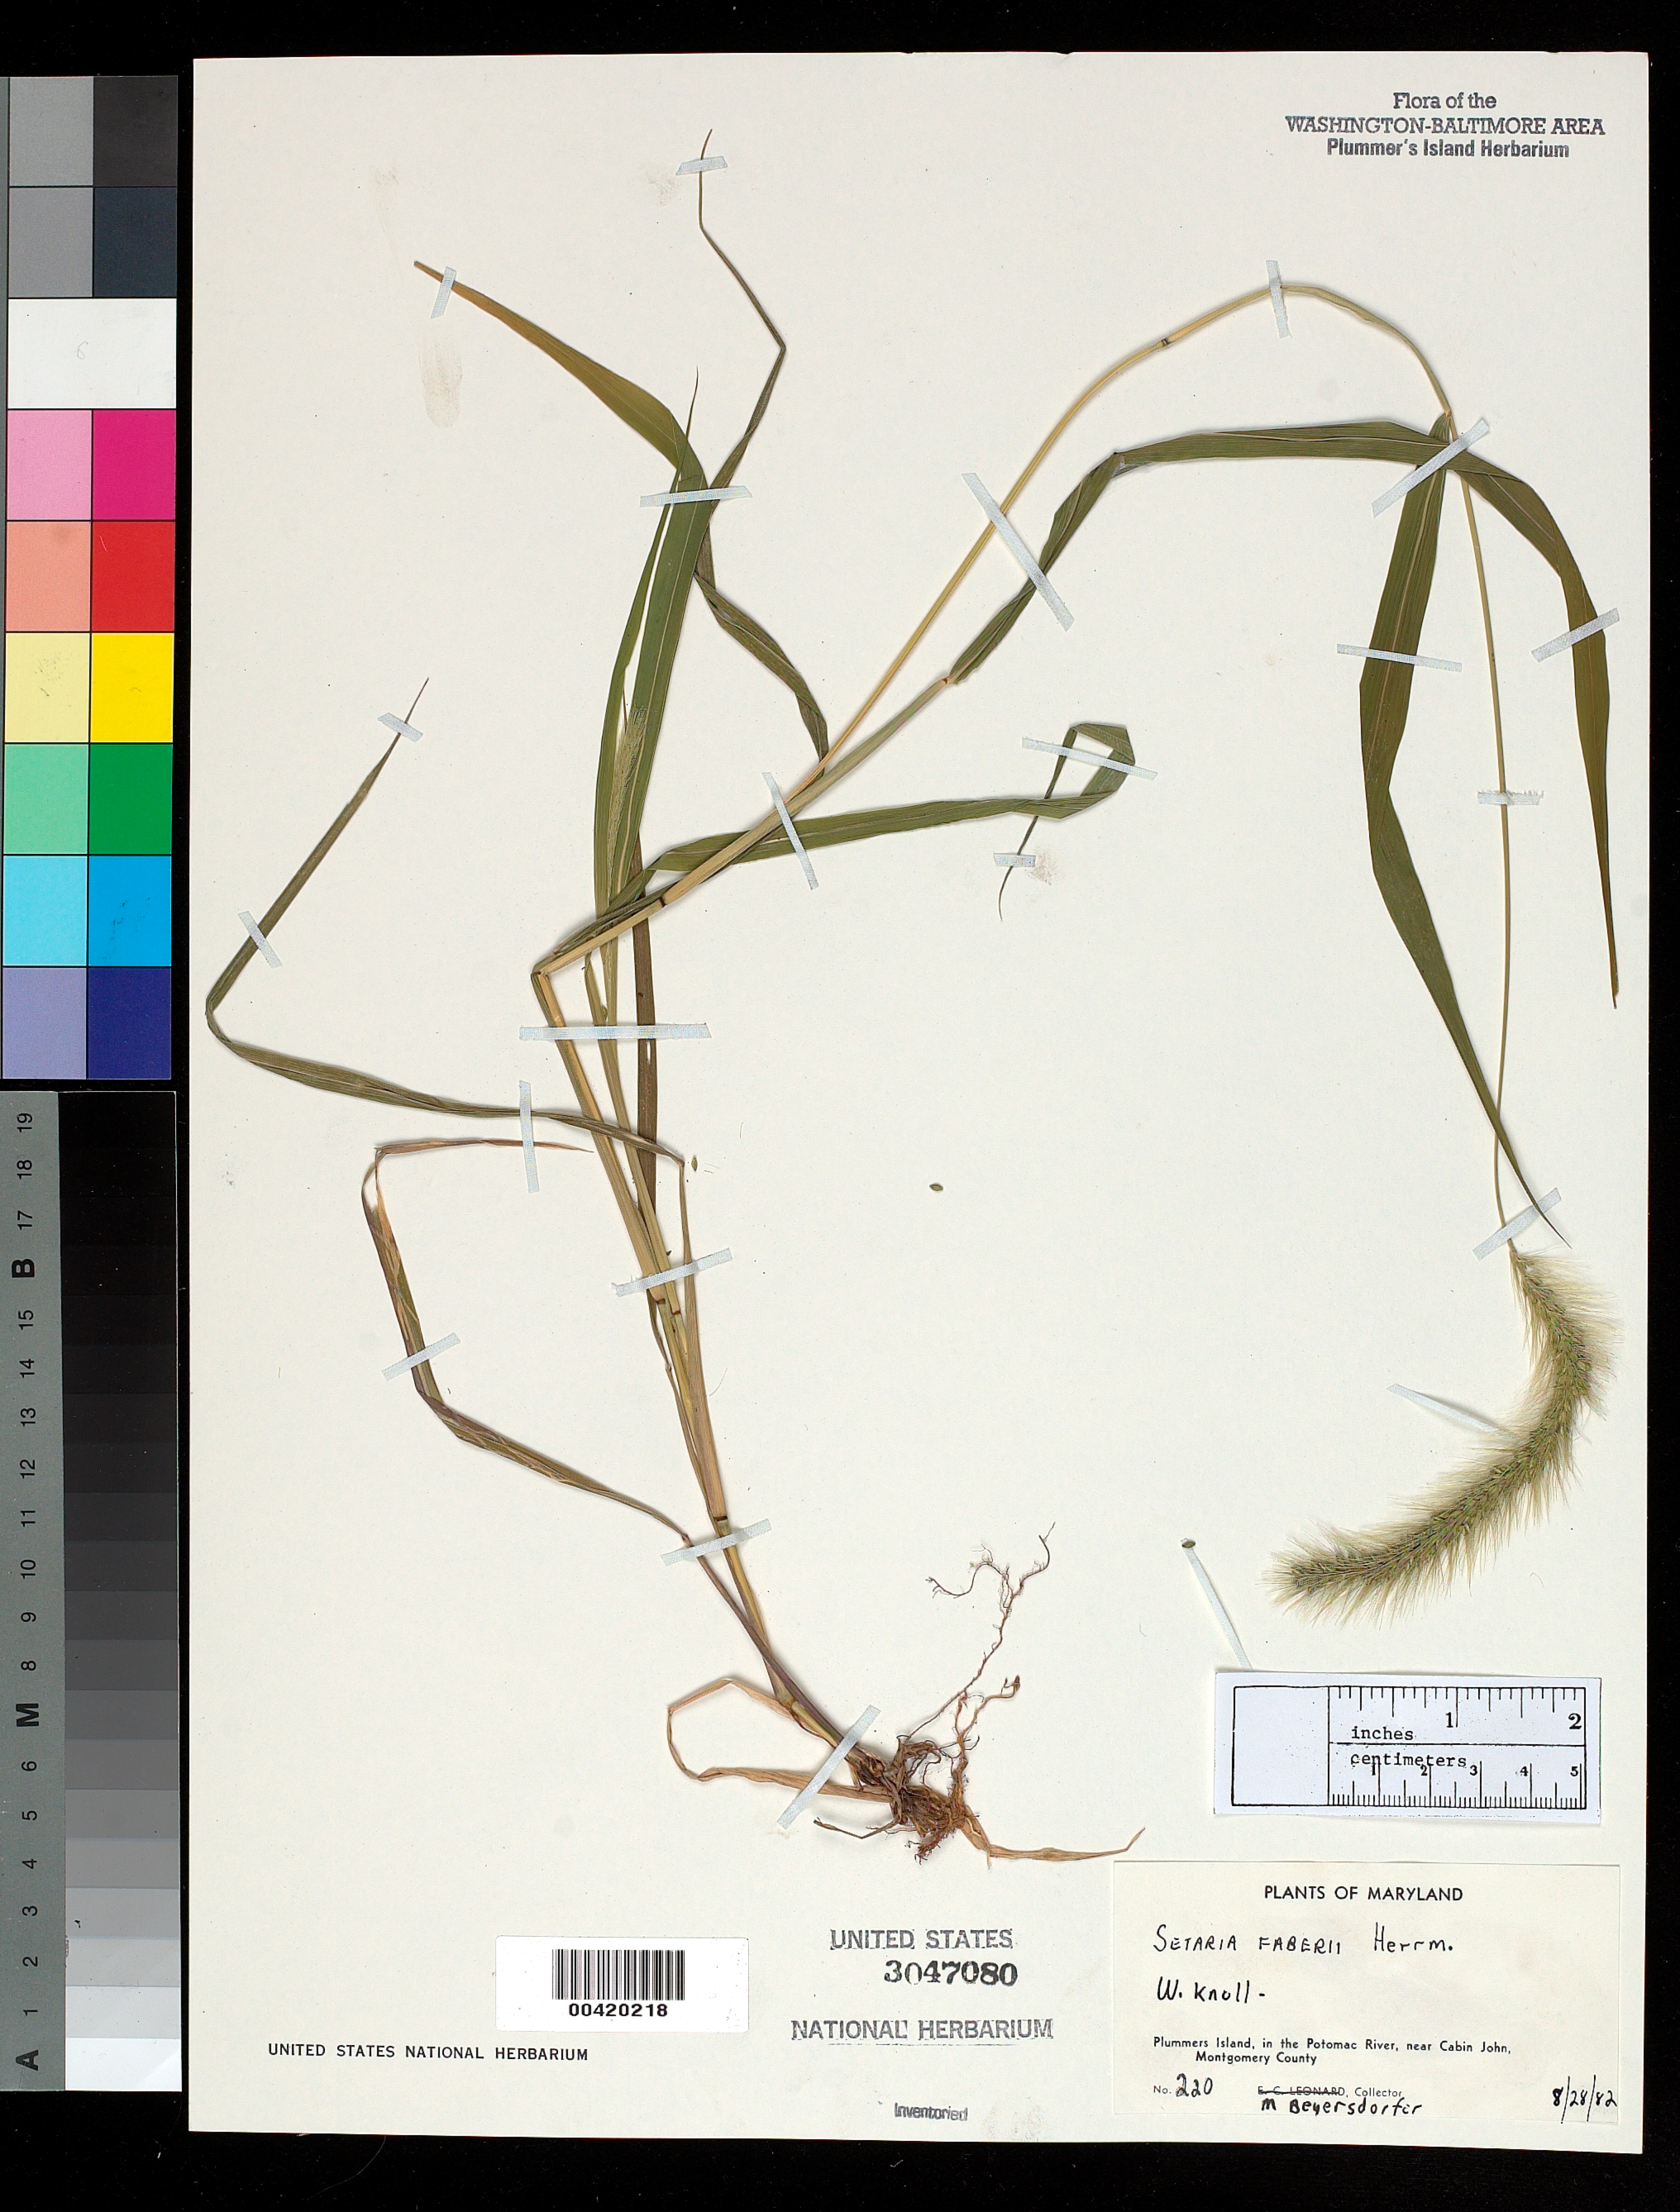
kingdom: Plantae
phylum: Tracheophyta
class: Liliopsida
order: Poales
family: Poaceae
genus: Setaria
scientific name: Setaria faberi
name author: R.A.W. Herrm.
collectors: M. Beyersdorfer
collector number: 220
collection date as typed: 28 Aug 1982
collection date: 1982-08-28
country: United States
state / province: Maryland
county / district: Montgomery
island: Plummers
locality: Plummer's Island; west knoll C. & O. Canal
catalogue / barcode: US 3047080